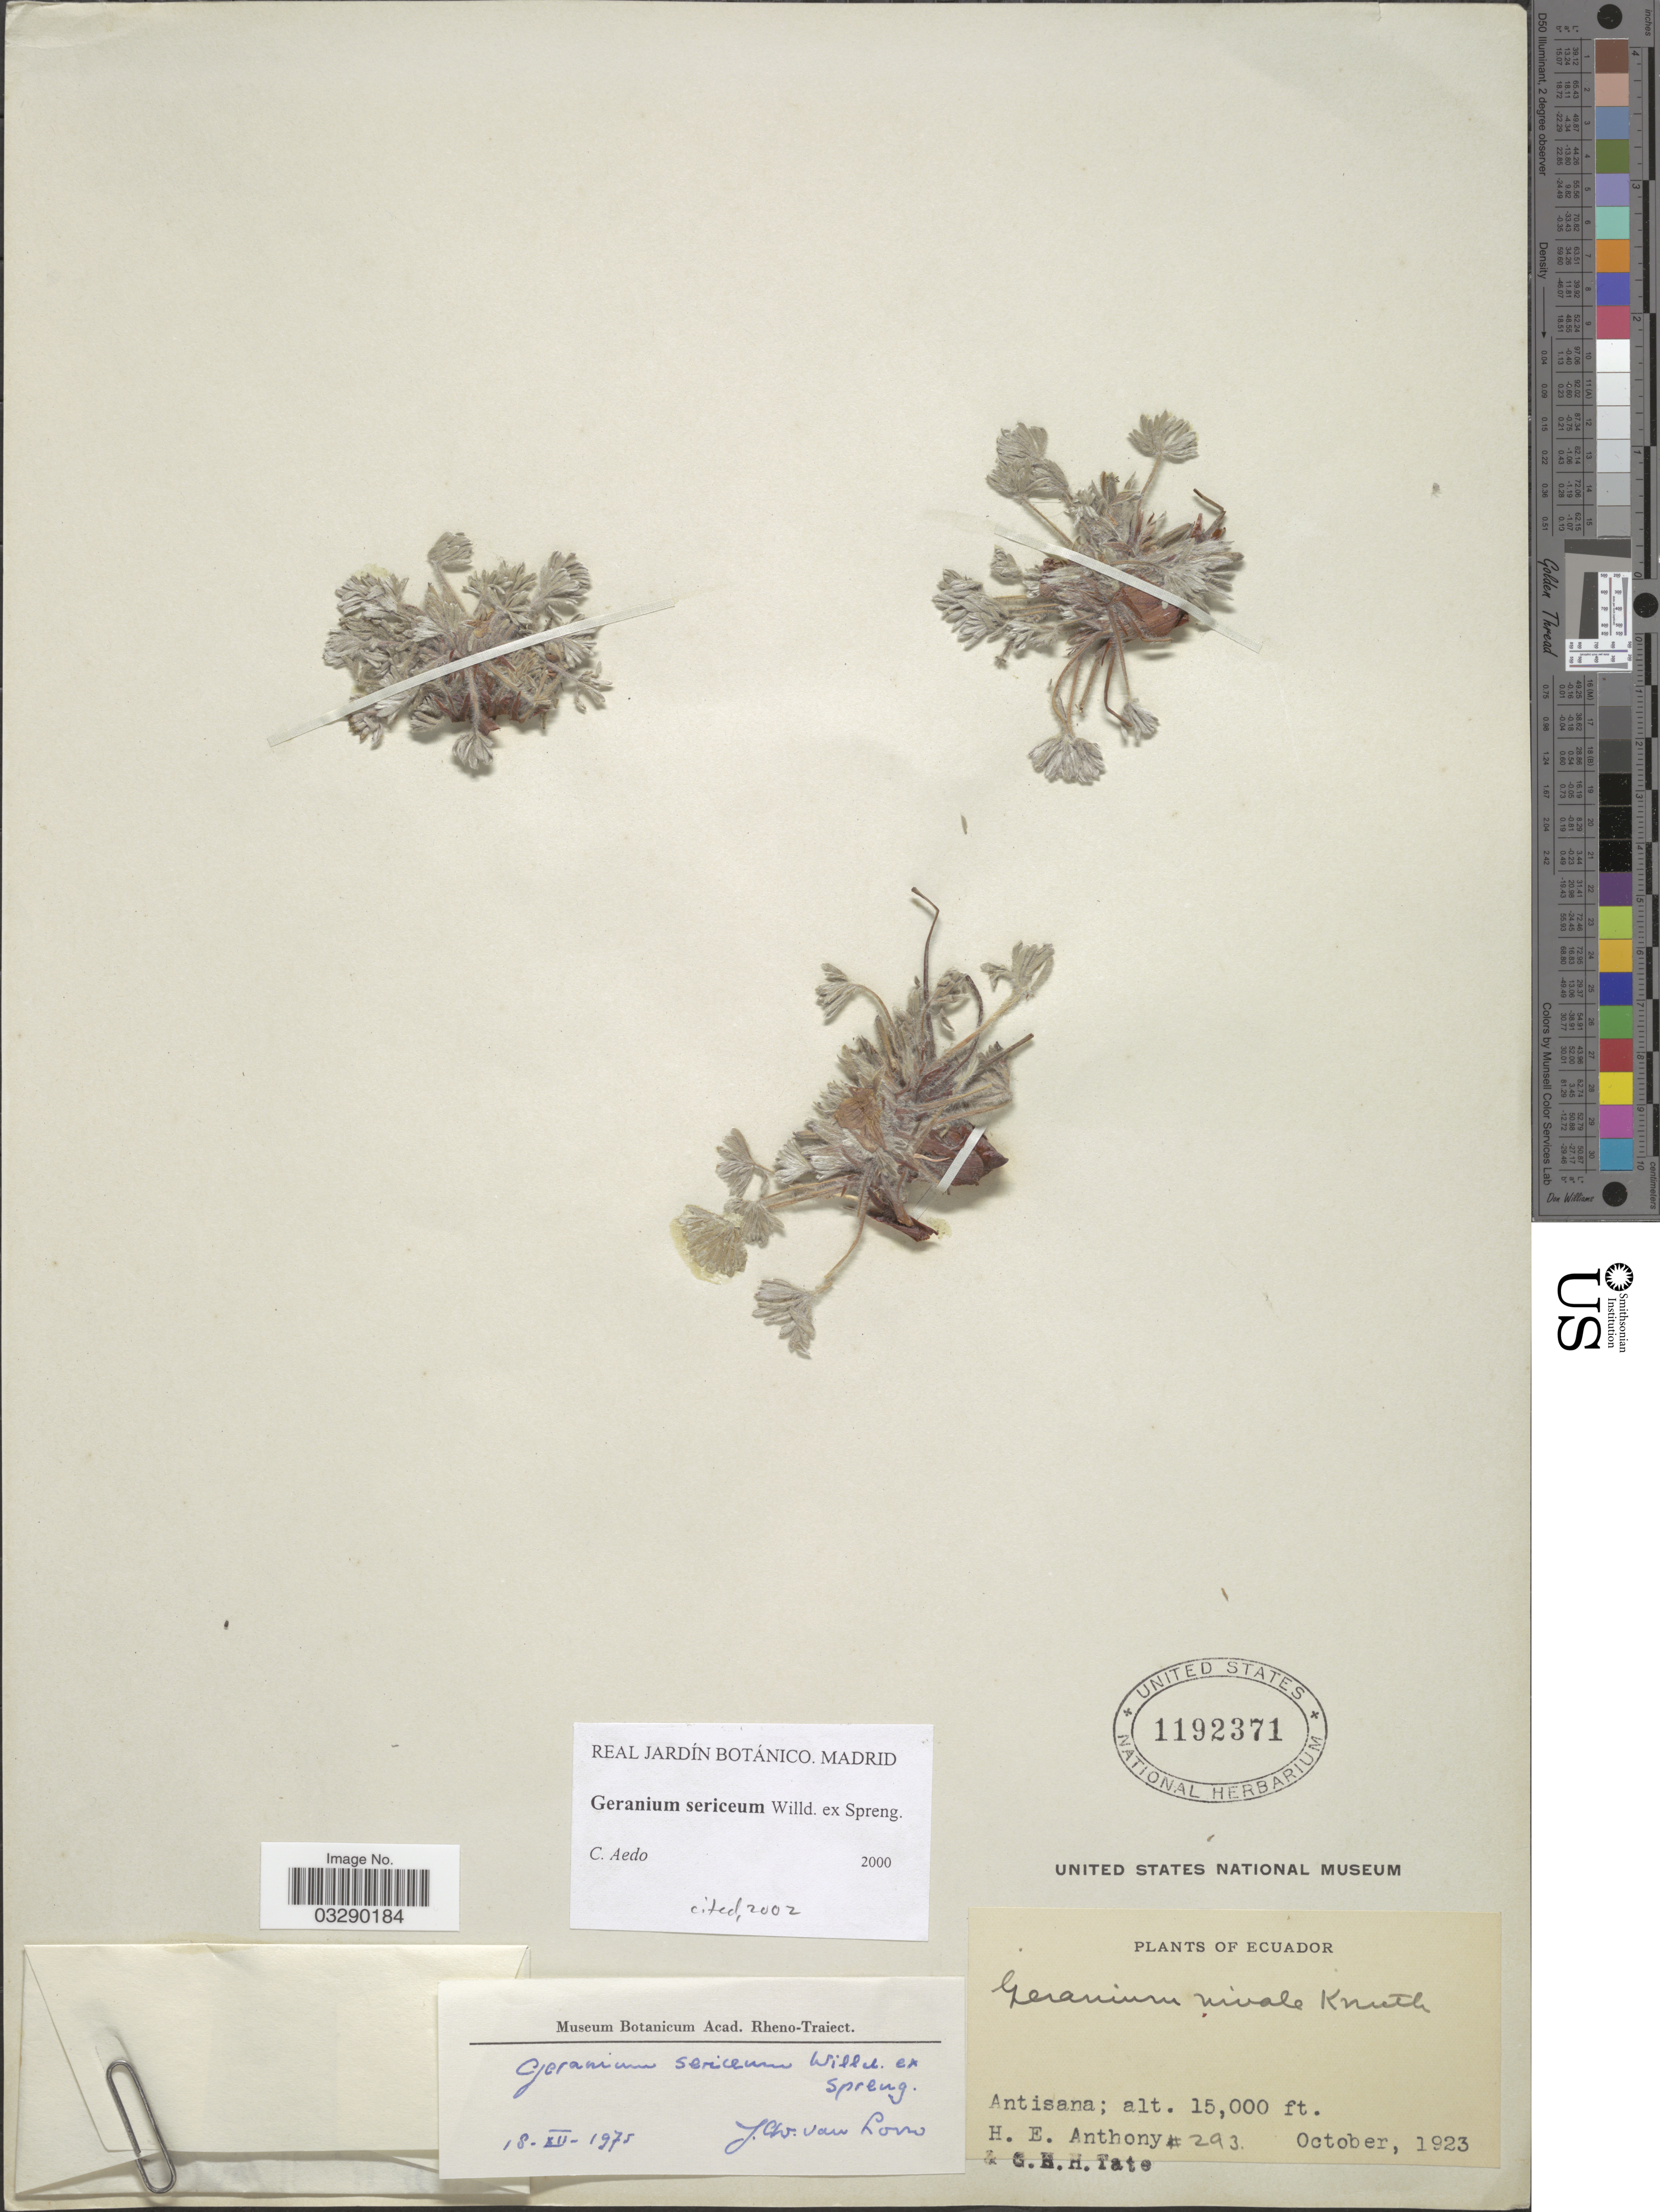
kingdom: Plantae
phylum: Tracheophyta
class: Magnoliopsida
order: Geraniales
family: Geraniaceae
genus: Geranium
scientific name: Geranium sericeum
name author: Willd. ex Spreng.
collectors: H. E. Anthony & G. H. H.Tate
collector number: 293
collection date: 1923-10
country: Ecuador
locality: Antisana.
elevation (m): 4572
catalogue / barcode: US 1192371